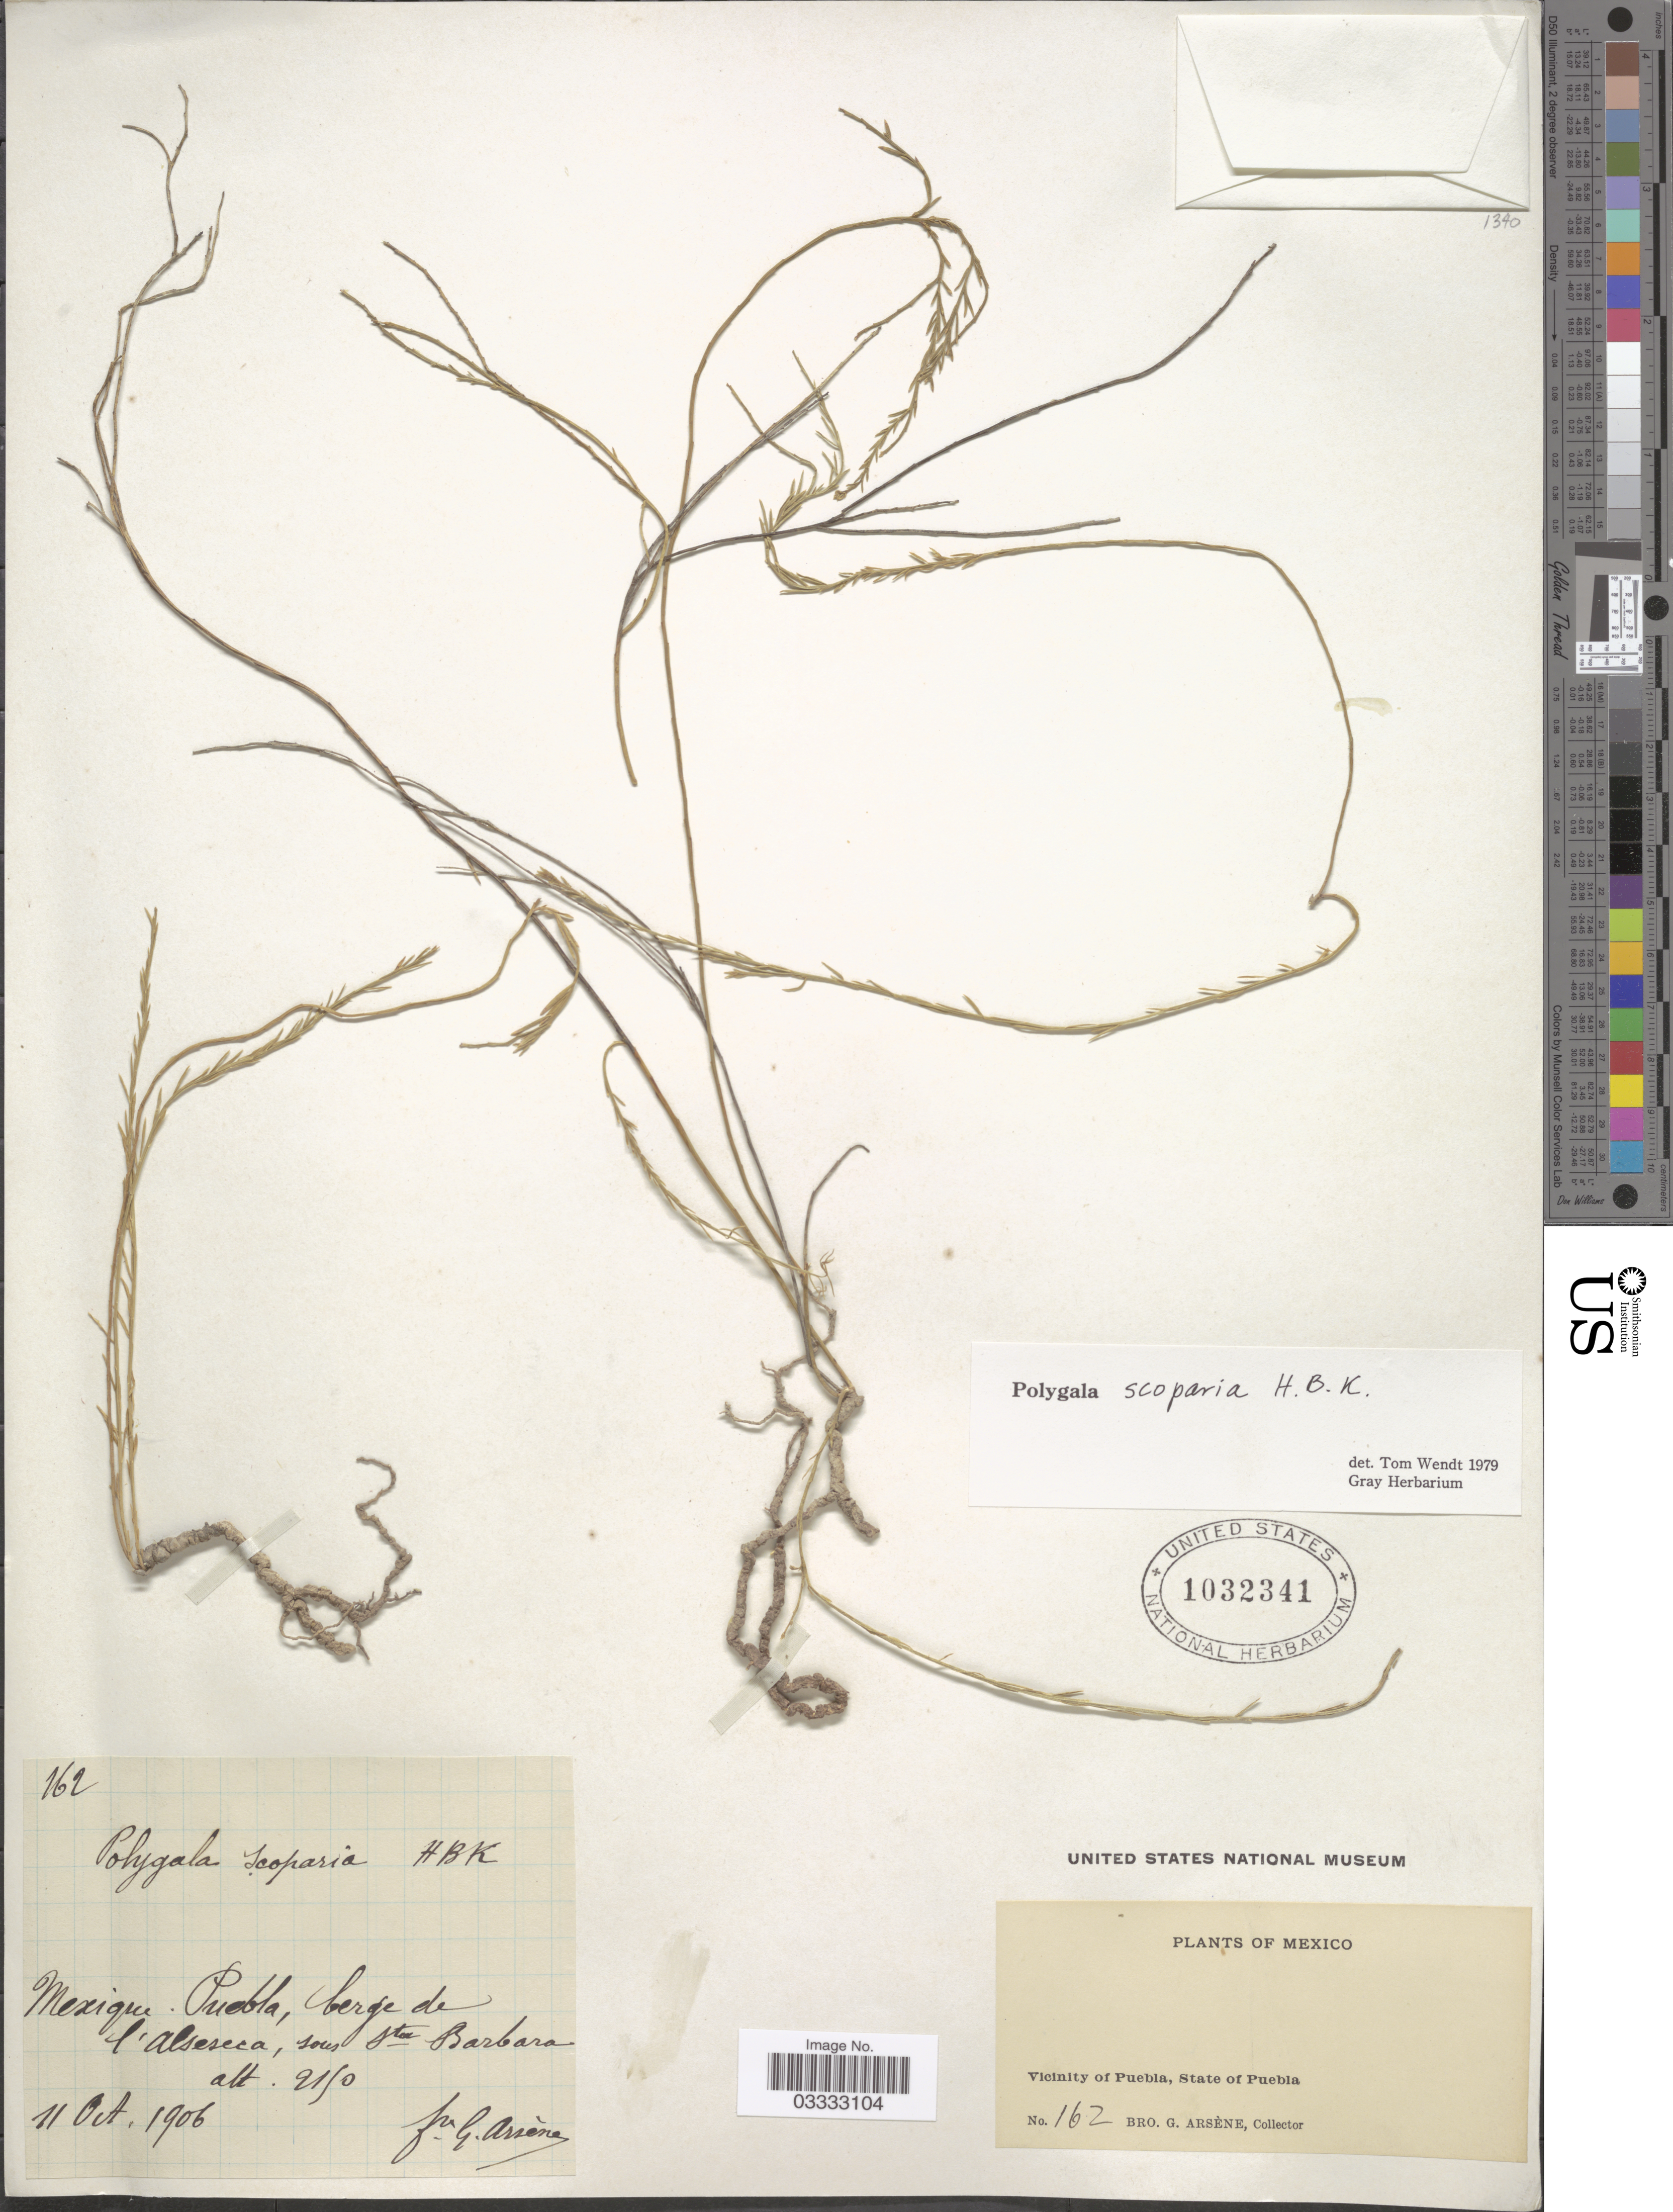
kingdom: Plantae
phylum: Tracheophyta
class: Magnoliopsida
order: Fabales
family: Polygalaceae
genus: Polygala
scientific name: Polygala scoparia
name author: Kunth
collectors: Bro. G. Arsène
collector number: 162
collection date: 1906-10-11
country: Mexico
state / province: Puebla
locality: Berge de l'Alseseca, sou Sta Barbara.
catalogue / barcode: US 1032341